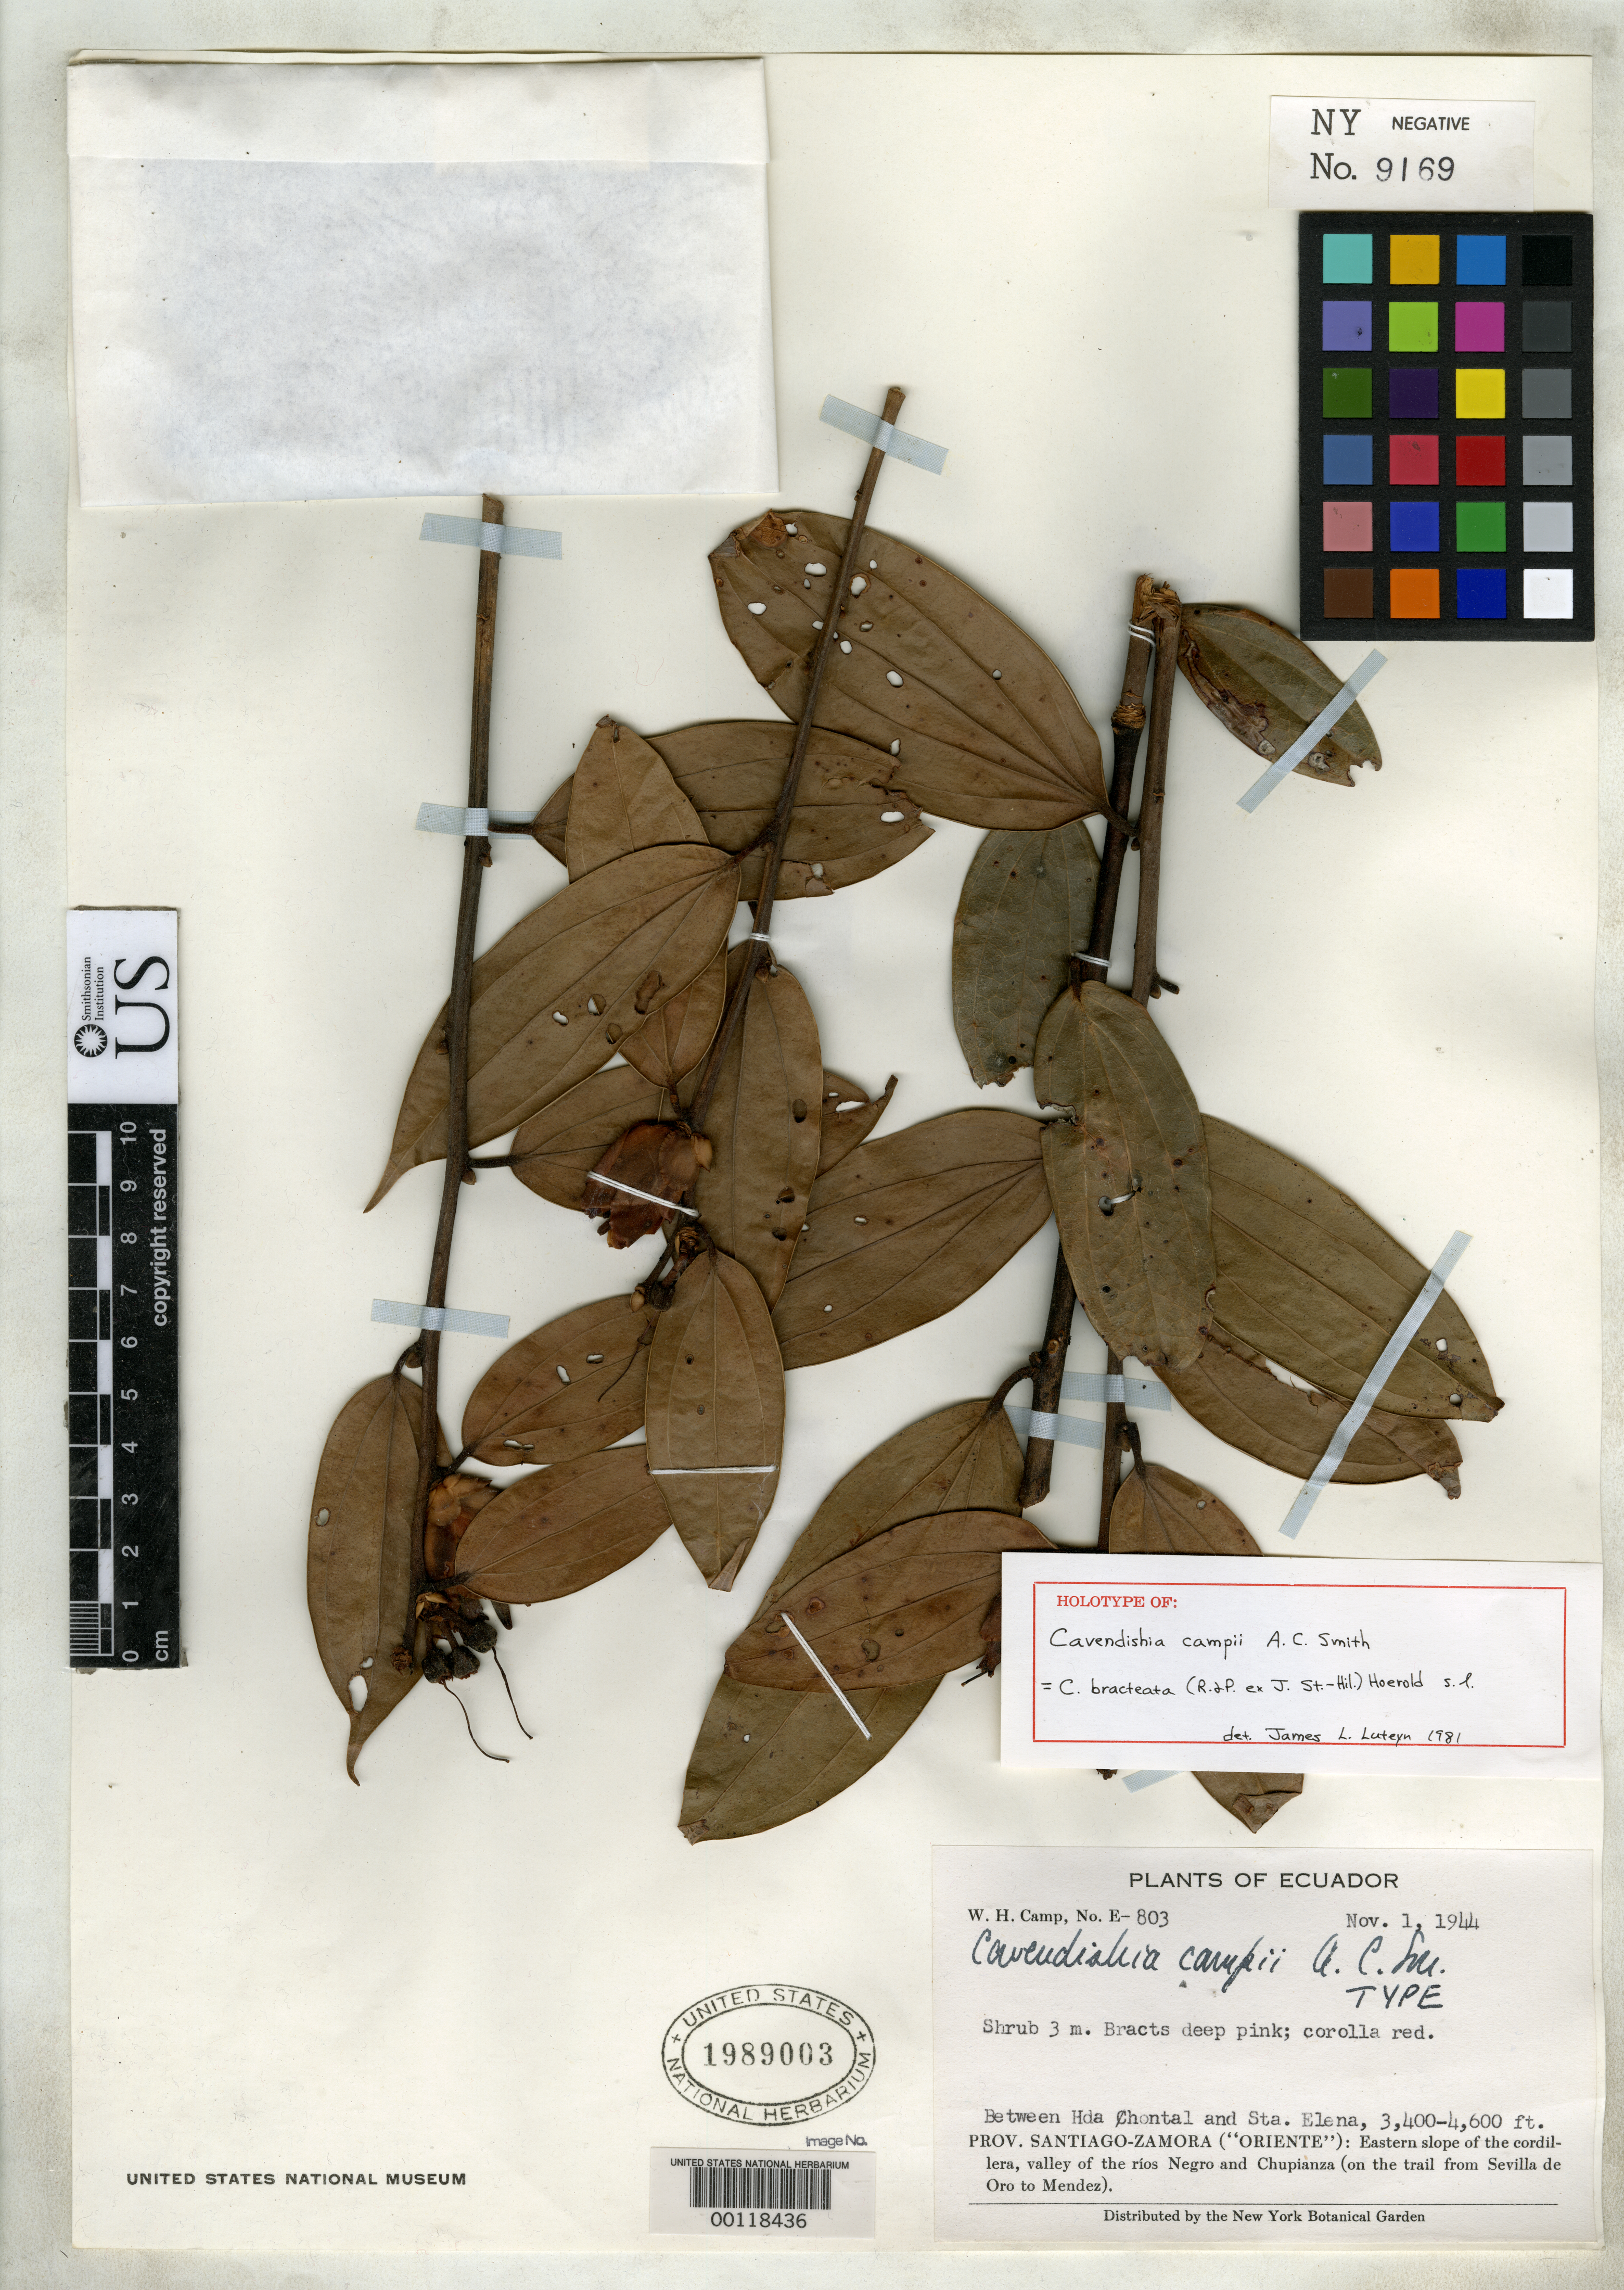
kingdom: Plantae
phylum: Tracheophyta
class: Magnoliopsida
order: Ericales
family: Ericaceae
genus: Cavendishia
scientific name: Cavendishia campii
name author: A.C. Sm.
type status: Holotype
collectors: W. H. Camp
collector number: E-803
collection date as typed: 01 Nov 1944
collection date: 1944-11-01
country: Ecuador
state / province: Morona-Santiago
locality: E slope of Cordillera, Valley of Rios Negros & Chupianza, Trail from Sevilla de Oro to Mendez. [Province previously entered as Morona-Santiago / Zamora-Chinchipe].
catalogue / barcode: US 1989003